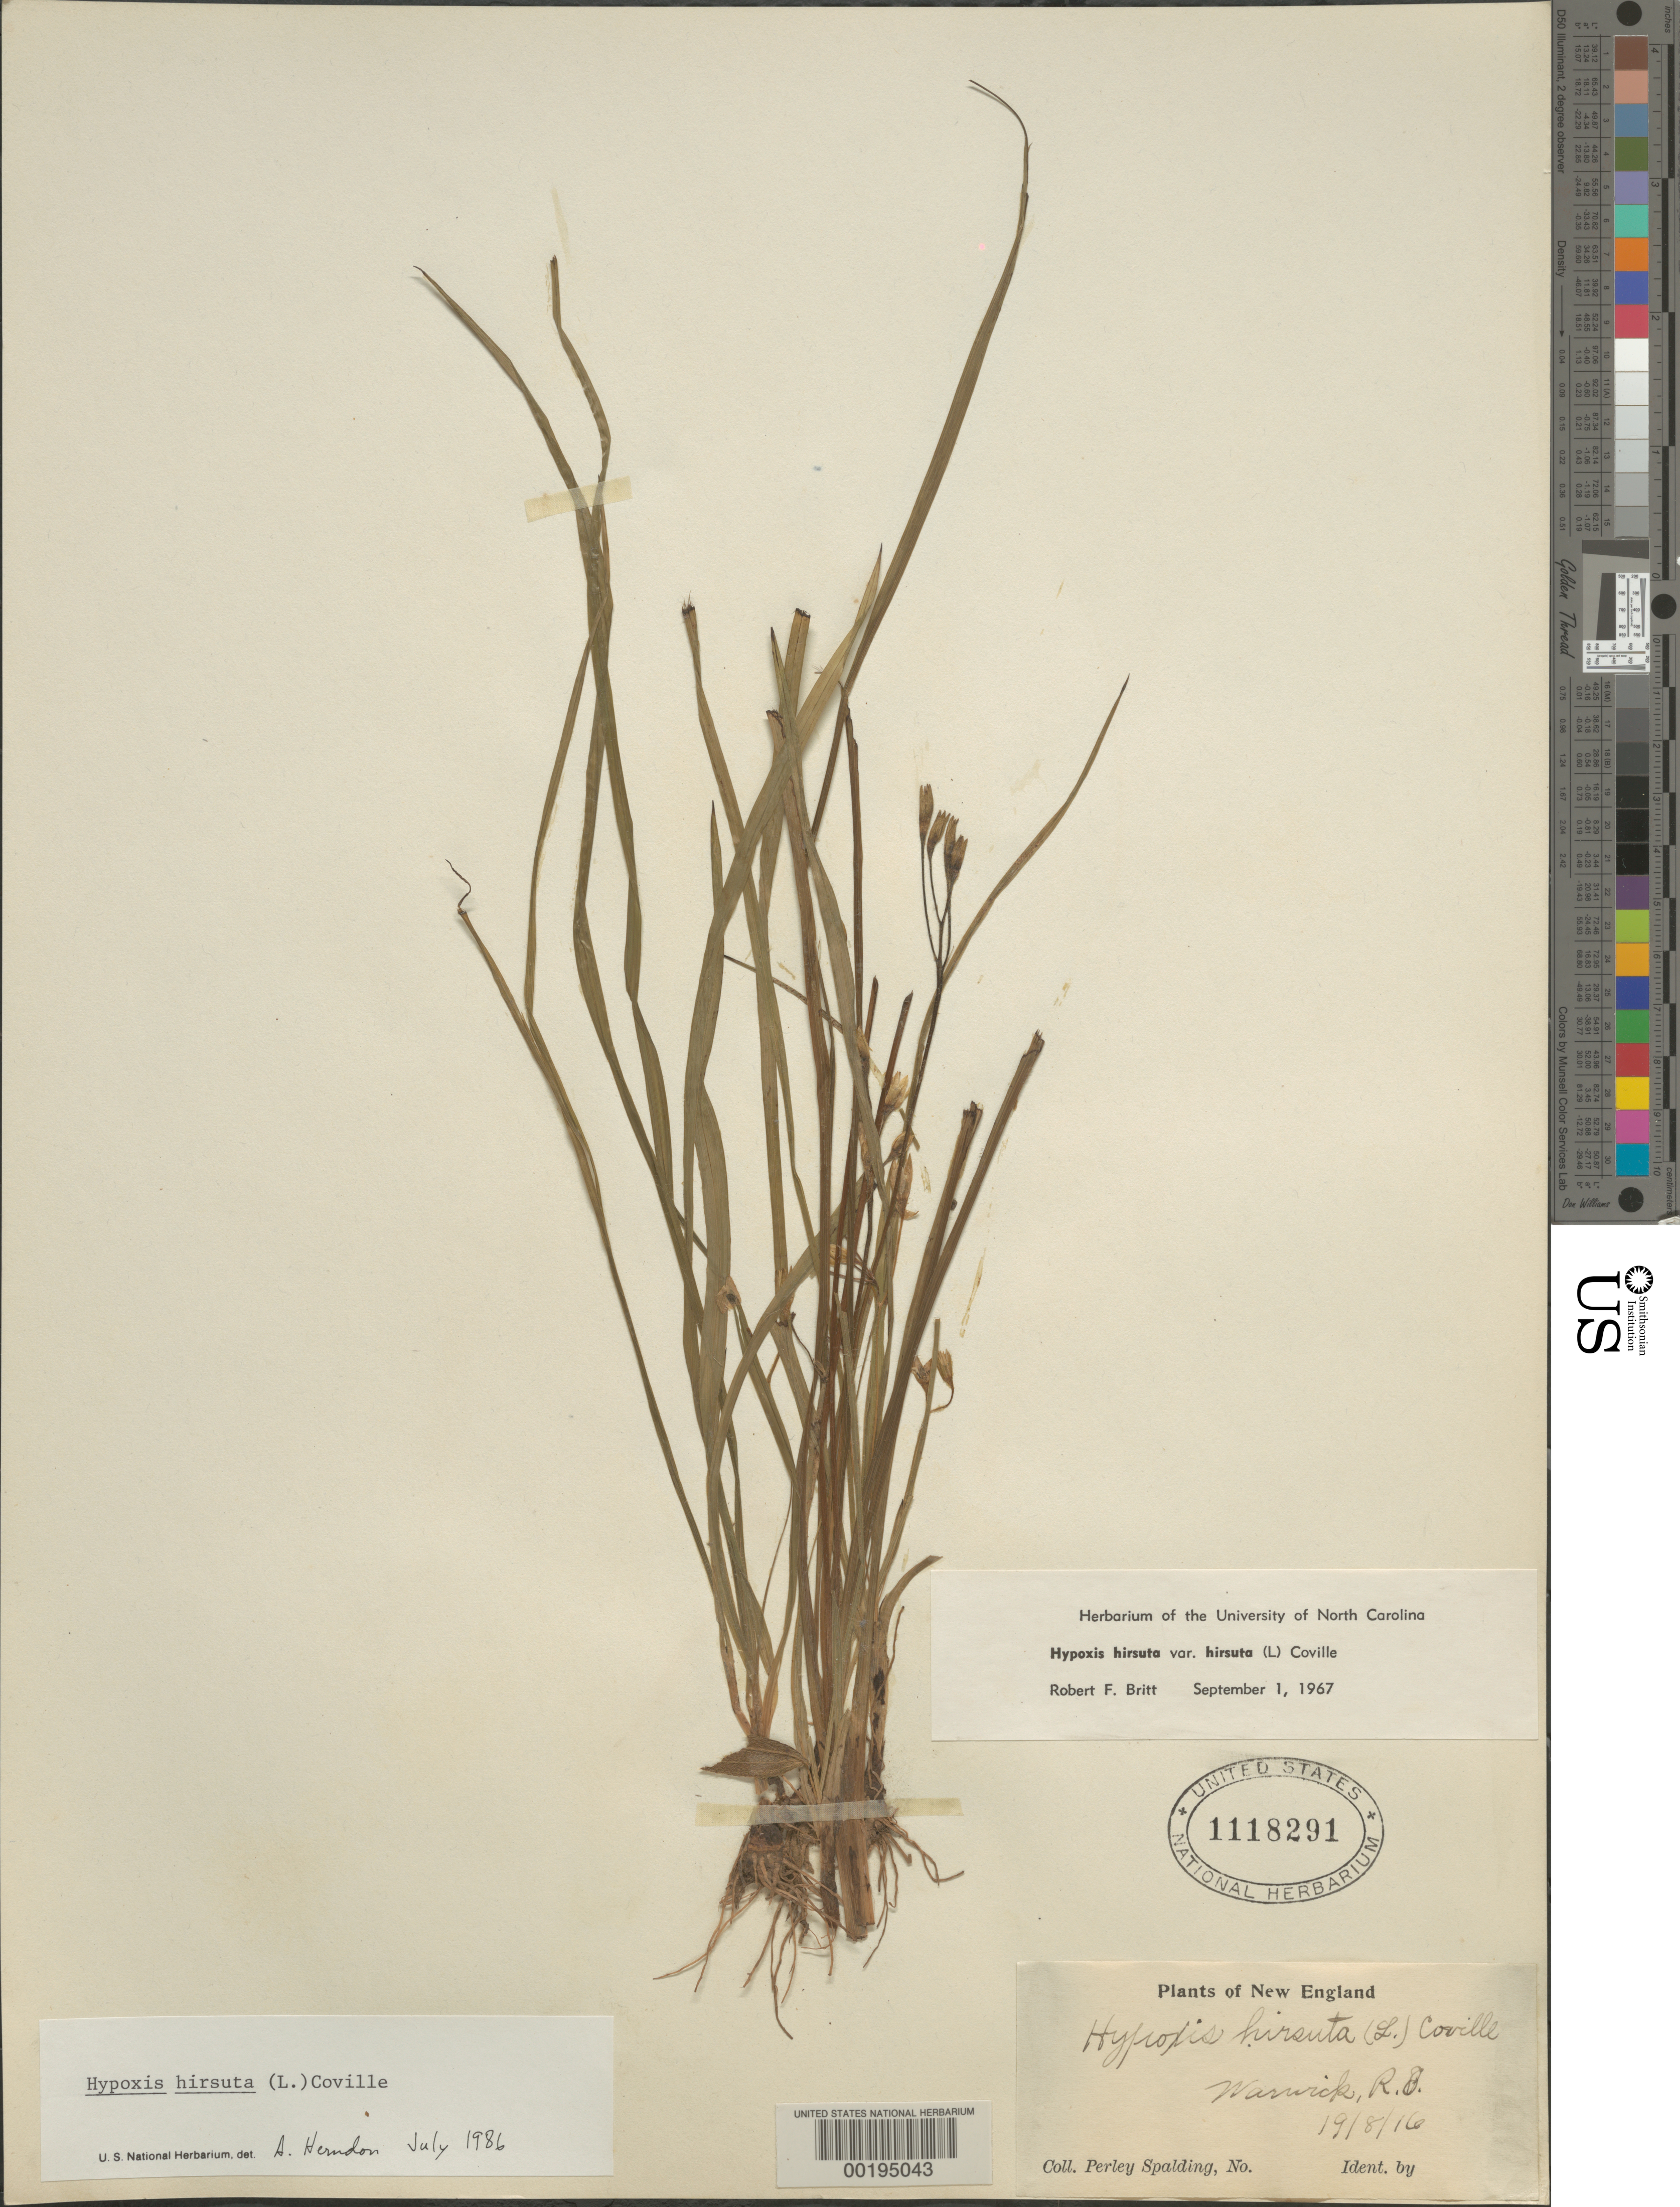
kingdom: Plantae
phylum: Tracheophyta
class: Liliopsida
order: Asparagales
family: Hypoxidaceae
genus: Hypoxis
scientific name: Hypoxis hirsuta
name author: (L.) Coville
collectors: P. Spalding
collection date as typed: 20 Aug 1916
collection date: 1916-08-20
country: United States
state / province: Rhode Island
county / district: Providence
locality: Scituate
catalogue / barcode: US 1118291